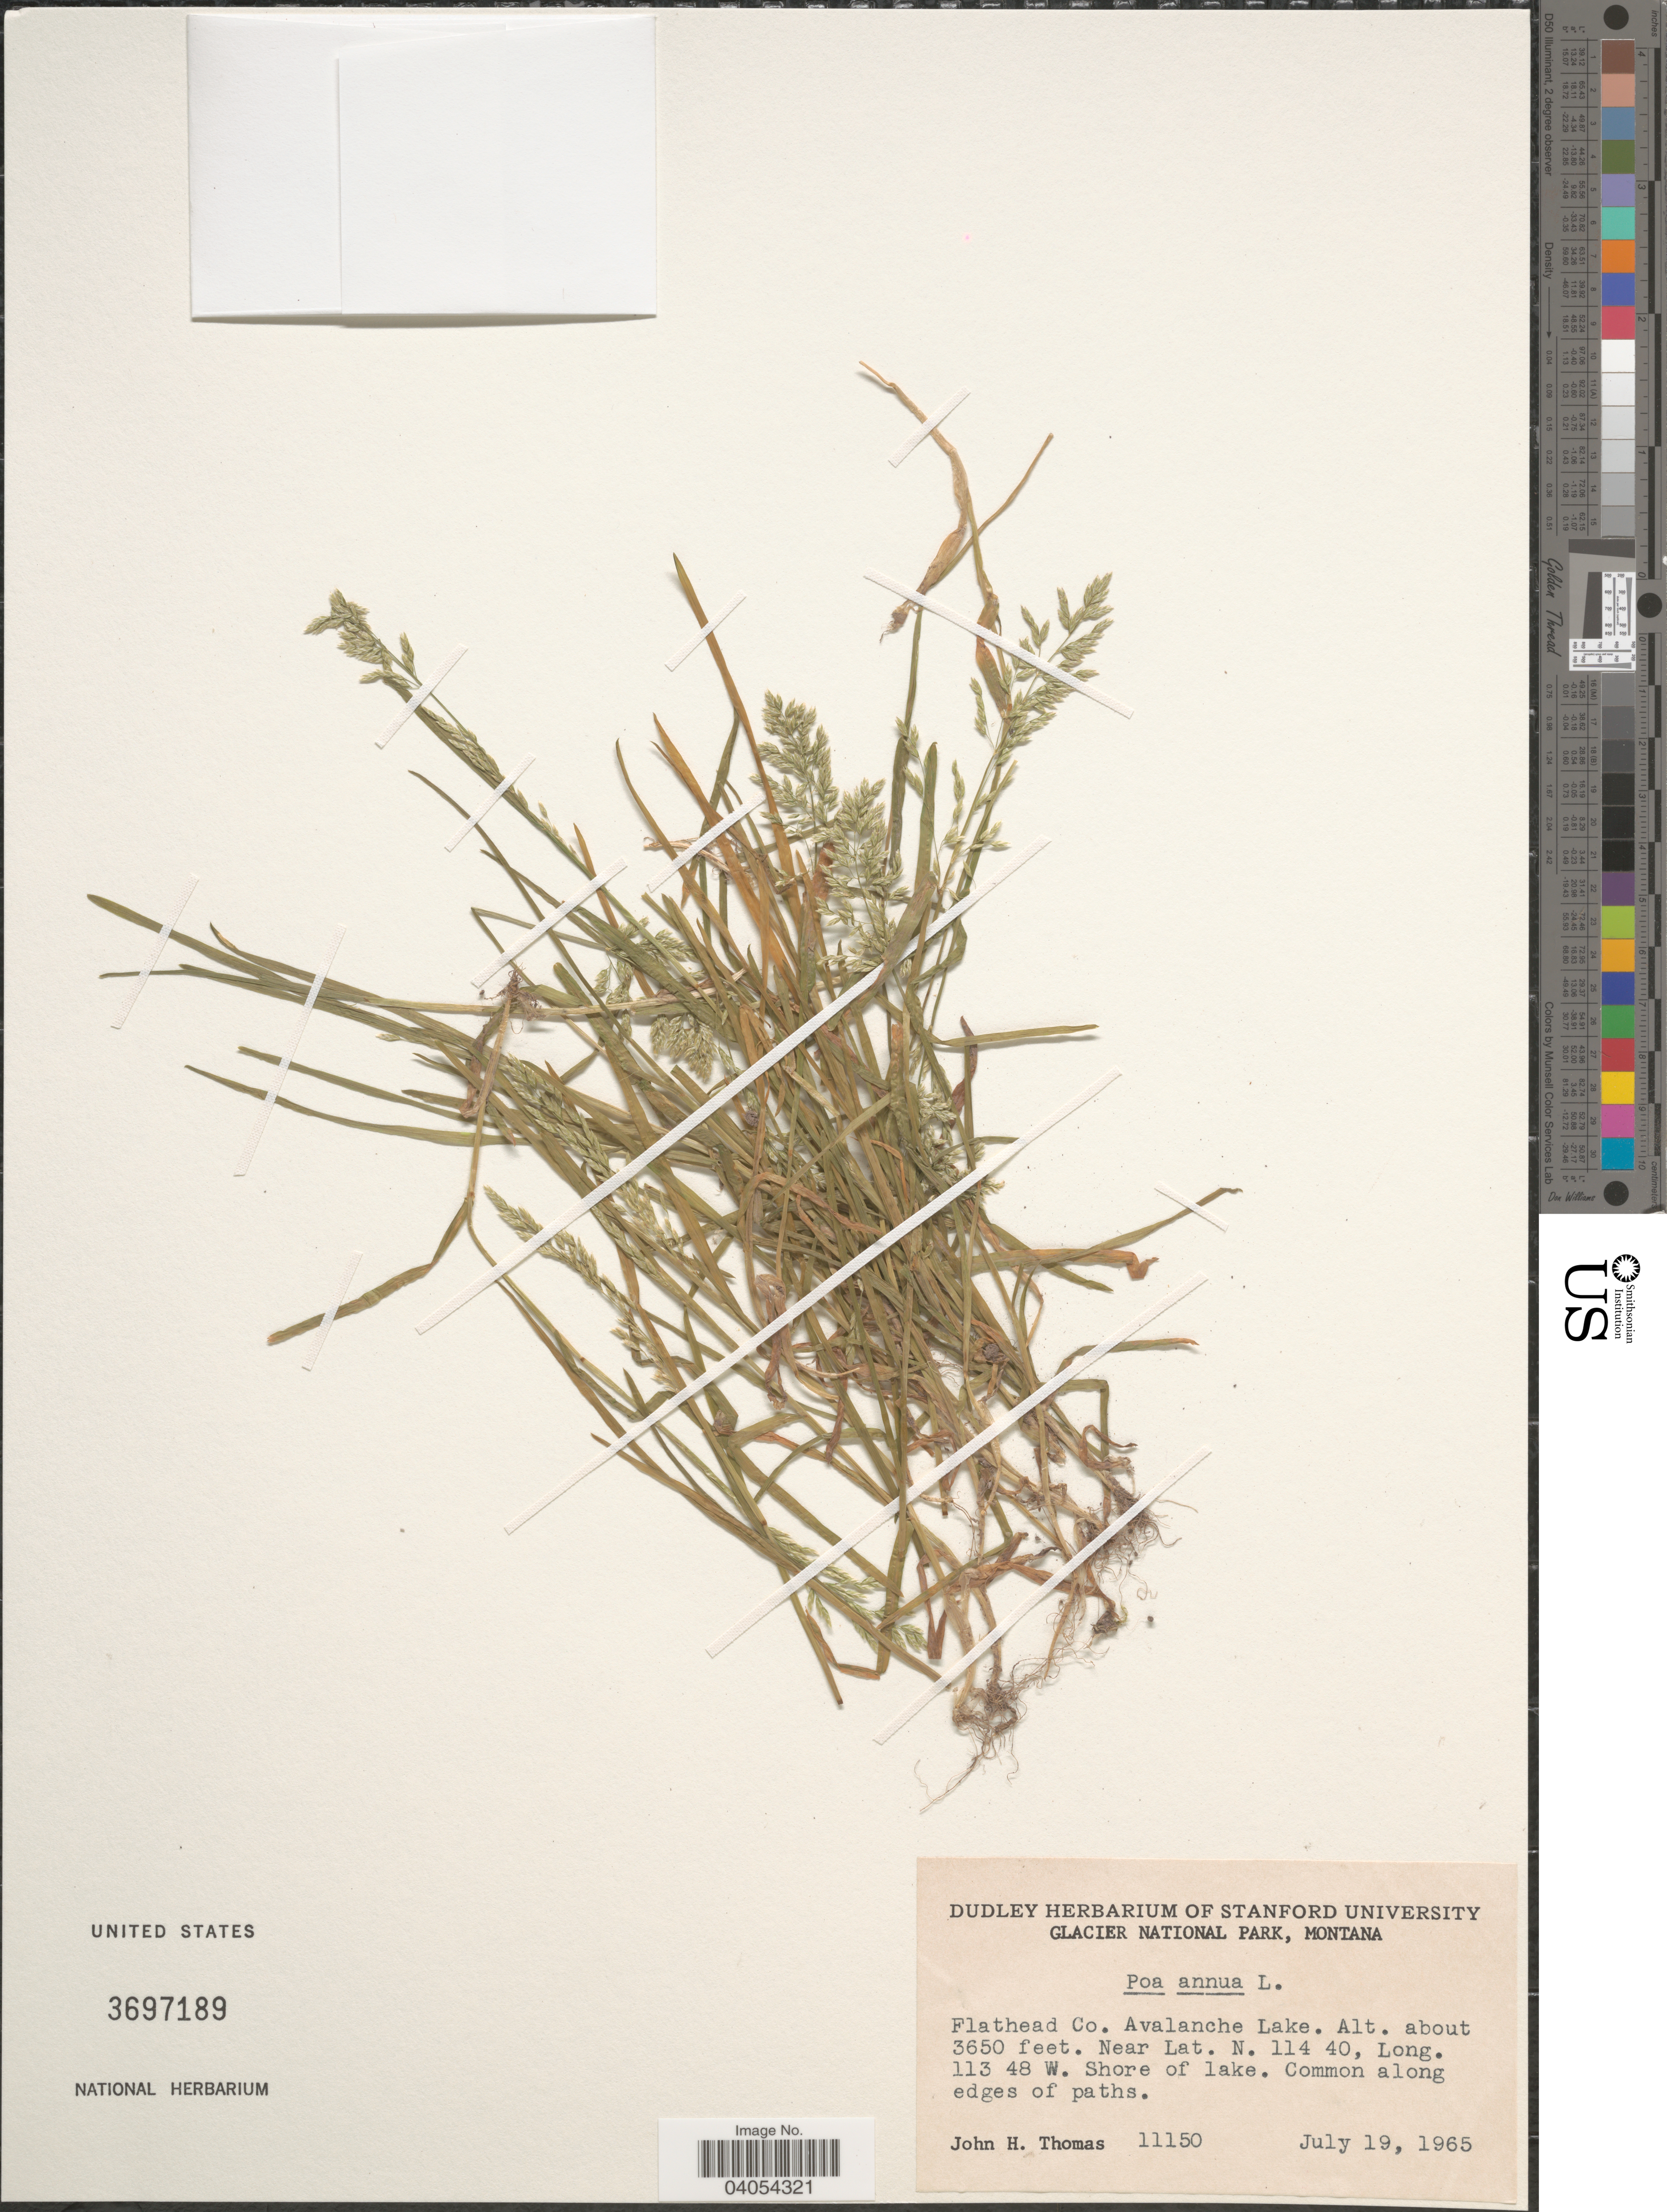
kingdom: Plantae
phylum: Tracheophyta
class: Liliopsida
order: Poales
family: Poaceae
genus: Poa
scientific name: Poa annua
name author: L.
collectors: J. H. Thomas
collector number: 11150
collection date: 1965-07-19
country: United States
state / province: Montana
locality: Glacier National Park. Flathead Co. Avalanche Lake.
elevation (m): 1113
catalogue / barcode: US 3697189